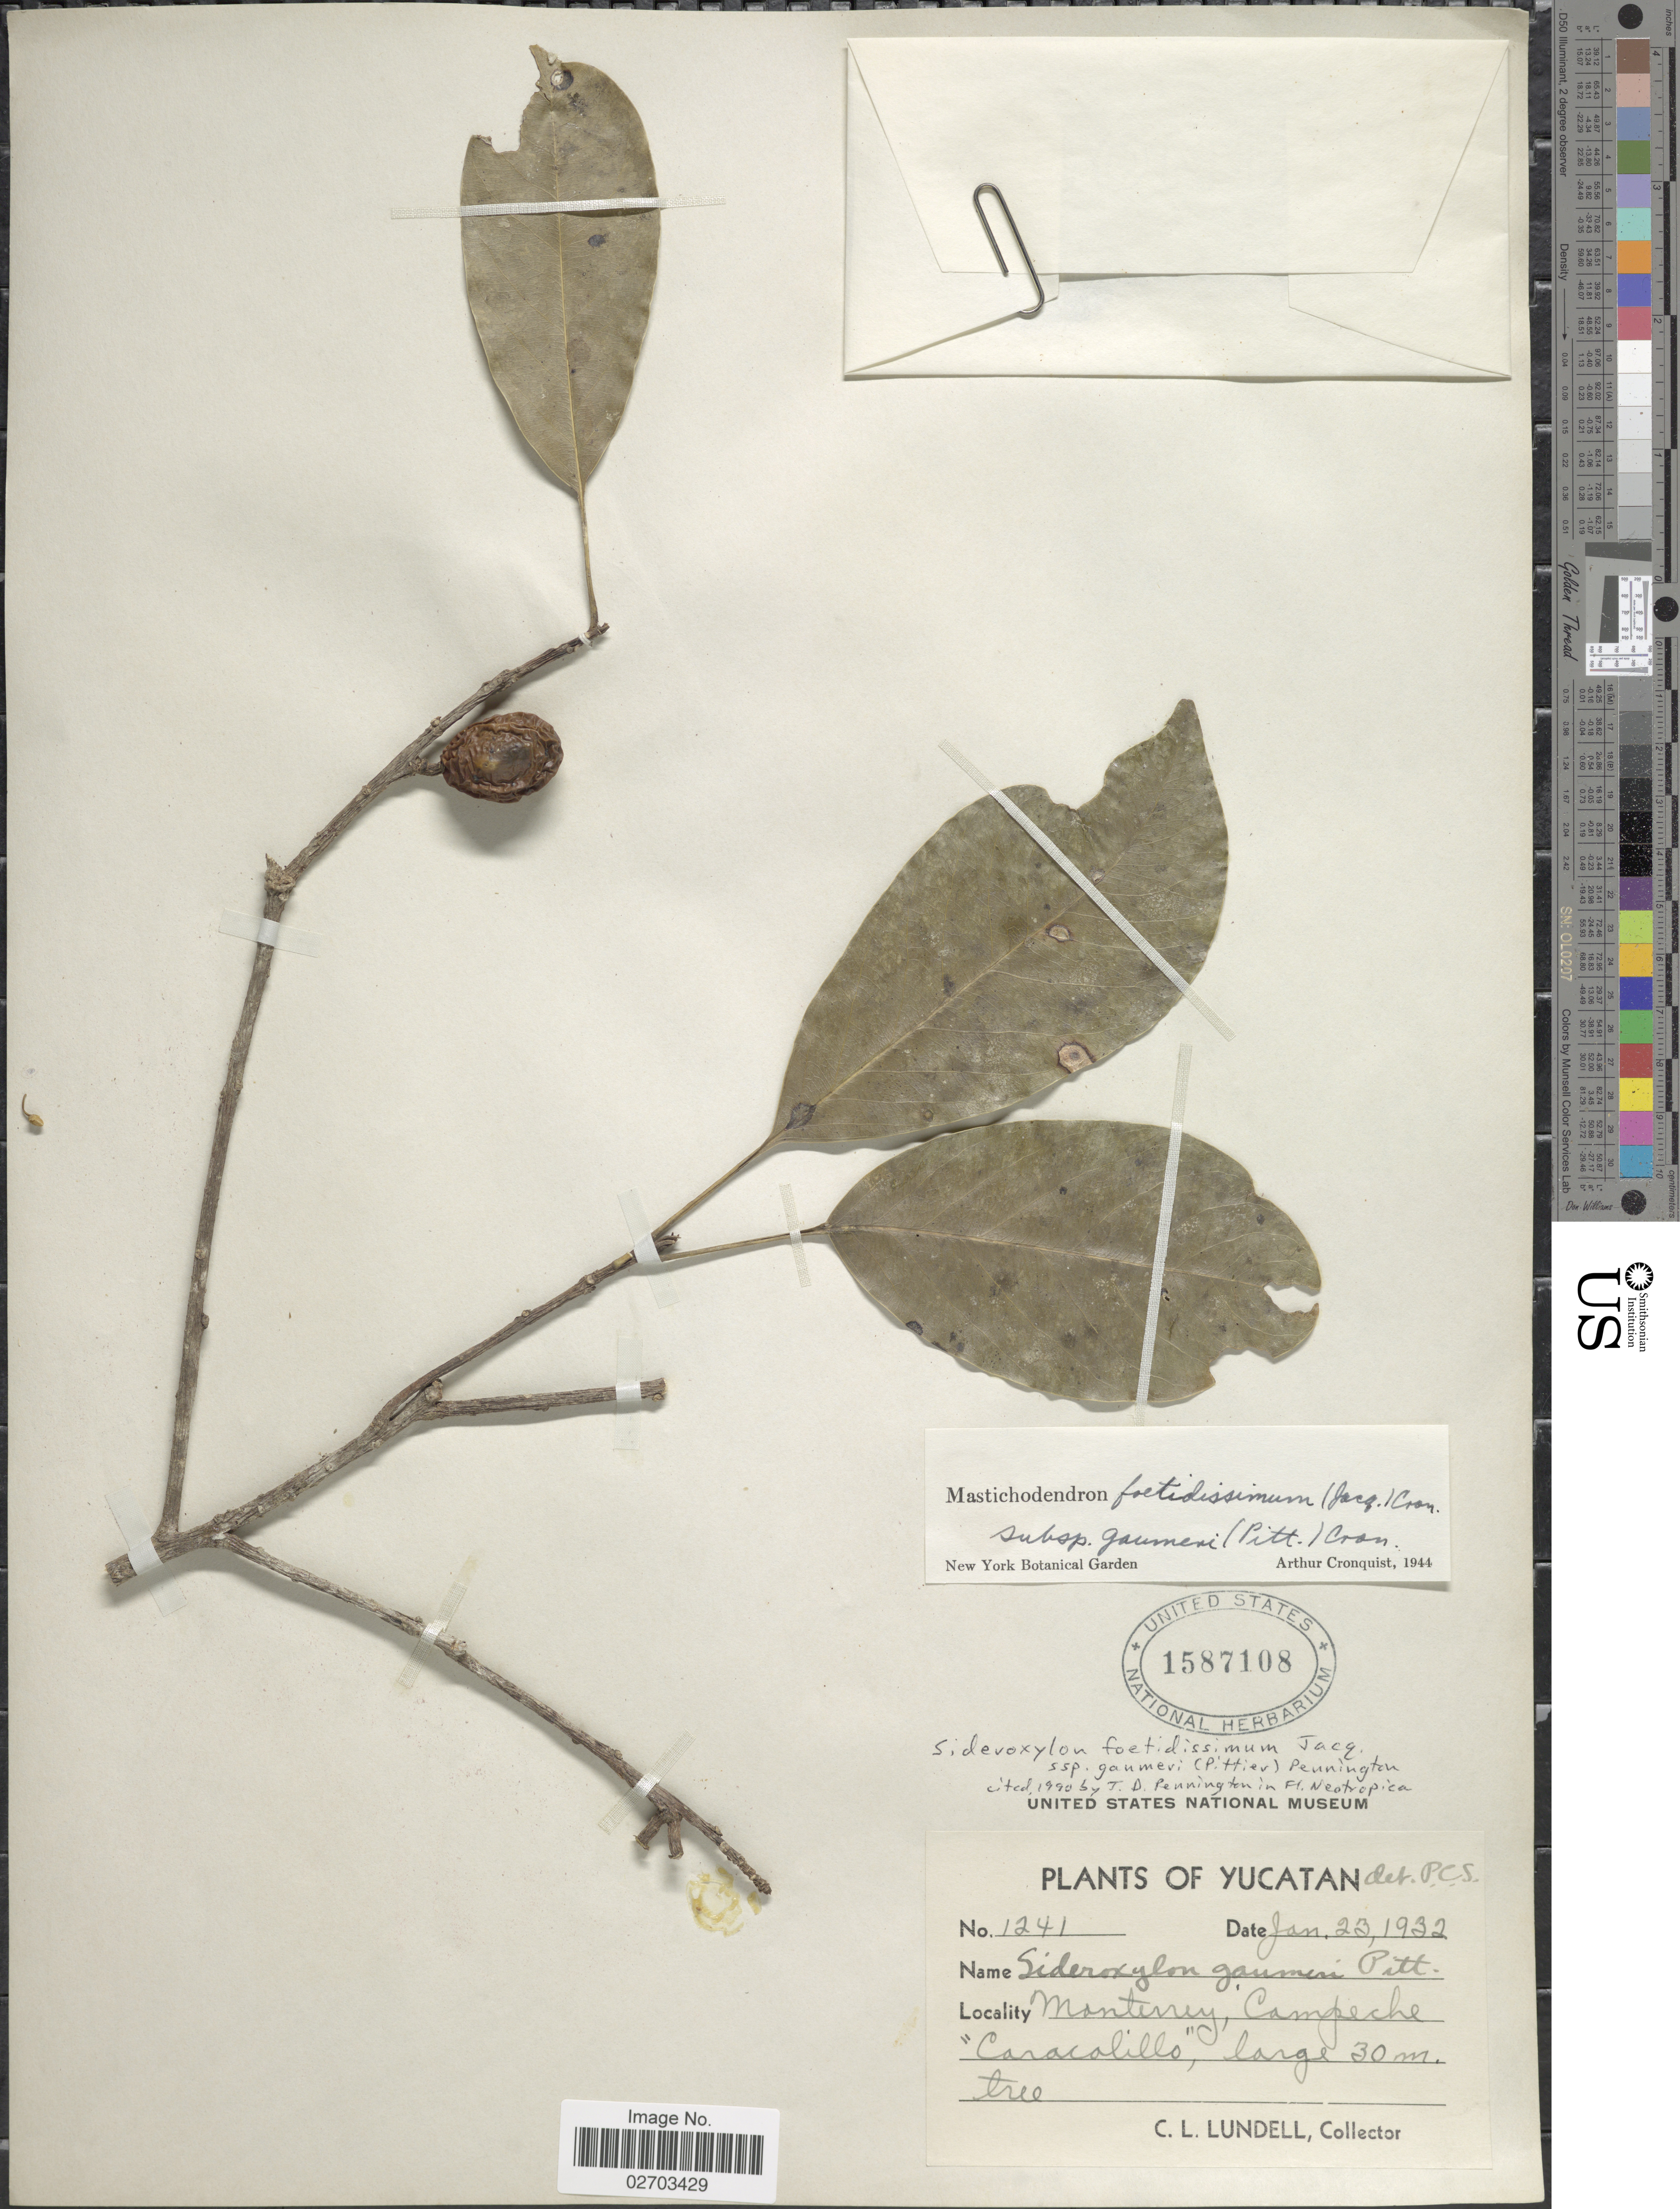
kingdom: Plantae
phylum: Tracheophyta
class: Magnoliopsida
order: Ericales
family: Sapotaceae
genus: Sideroxylon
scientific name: Sideroxylon foetidissimum subsp. gaumeri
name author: (Pittier) T.D. Penn.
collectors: C. L. Lundell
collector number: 1241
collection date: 1932-01-23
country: Mexico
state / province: Yucatán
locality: Monterrey, Campeche "Caracolillo"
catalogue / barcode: US 1587108